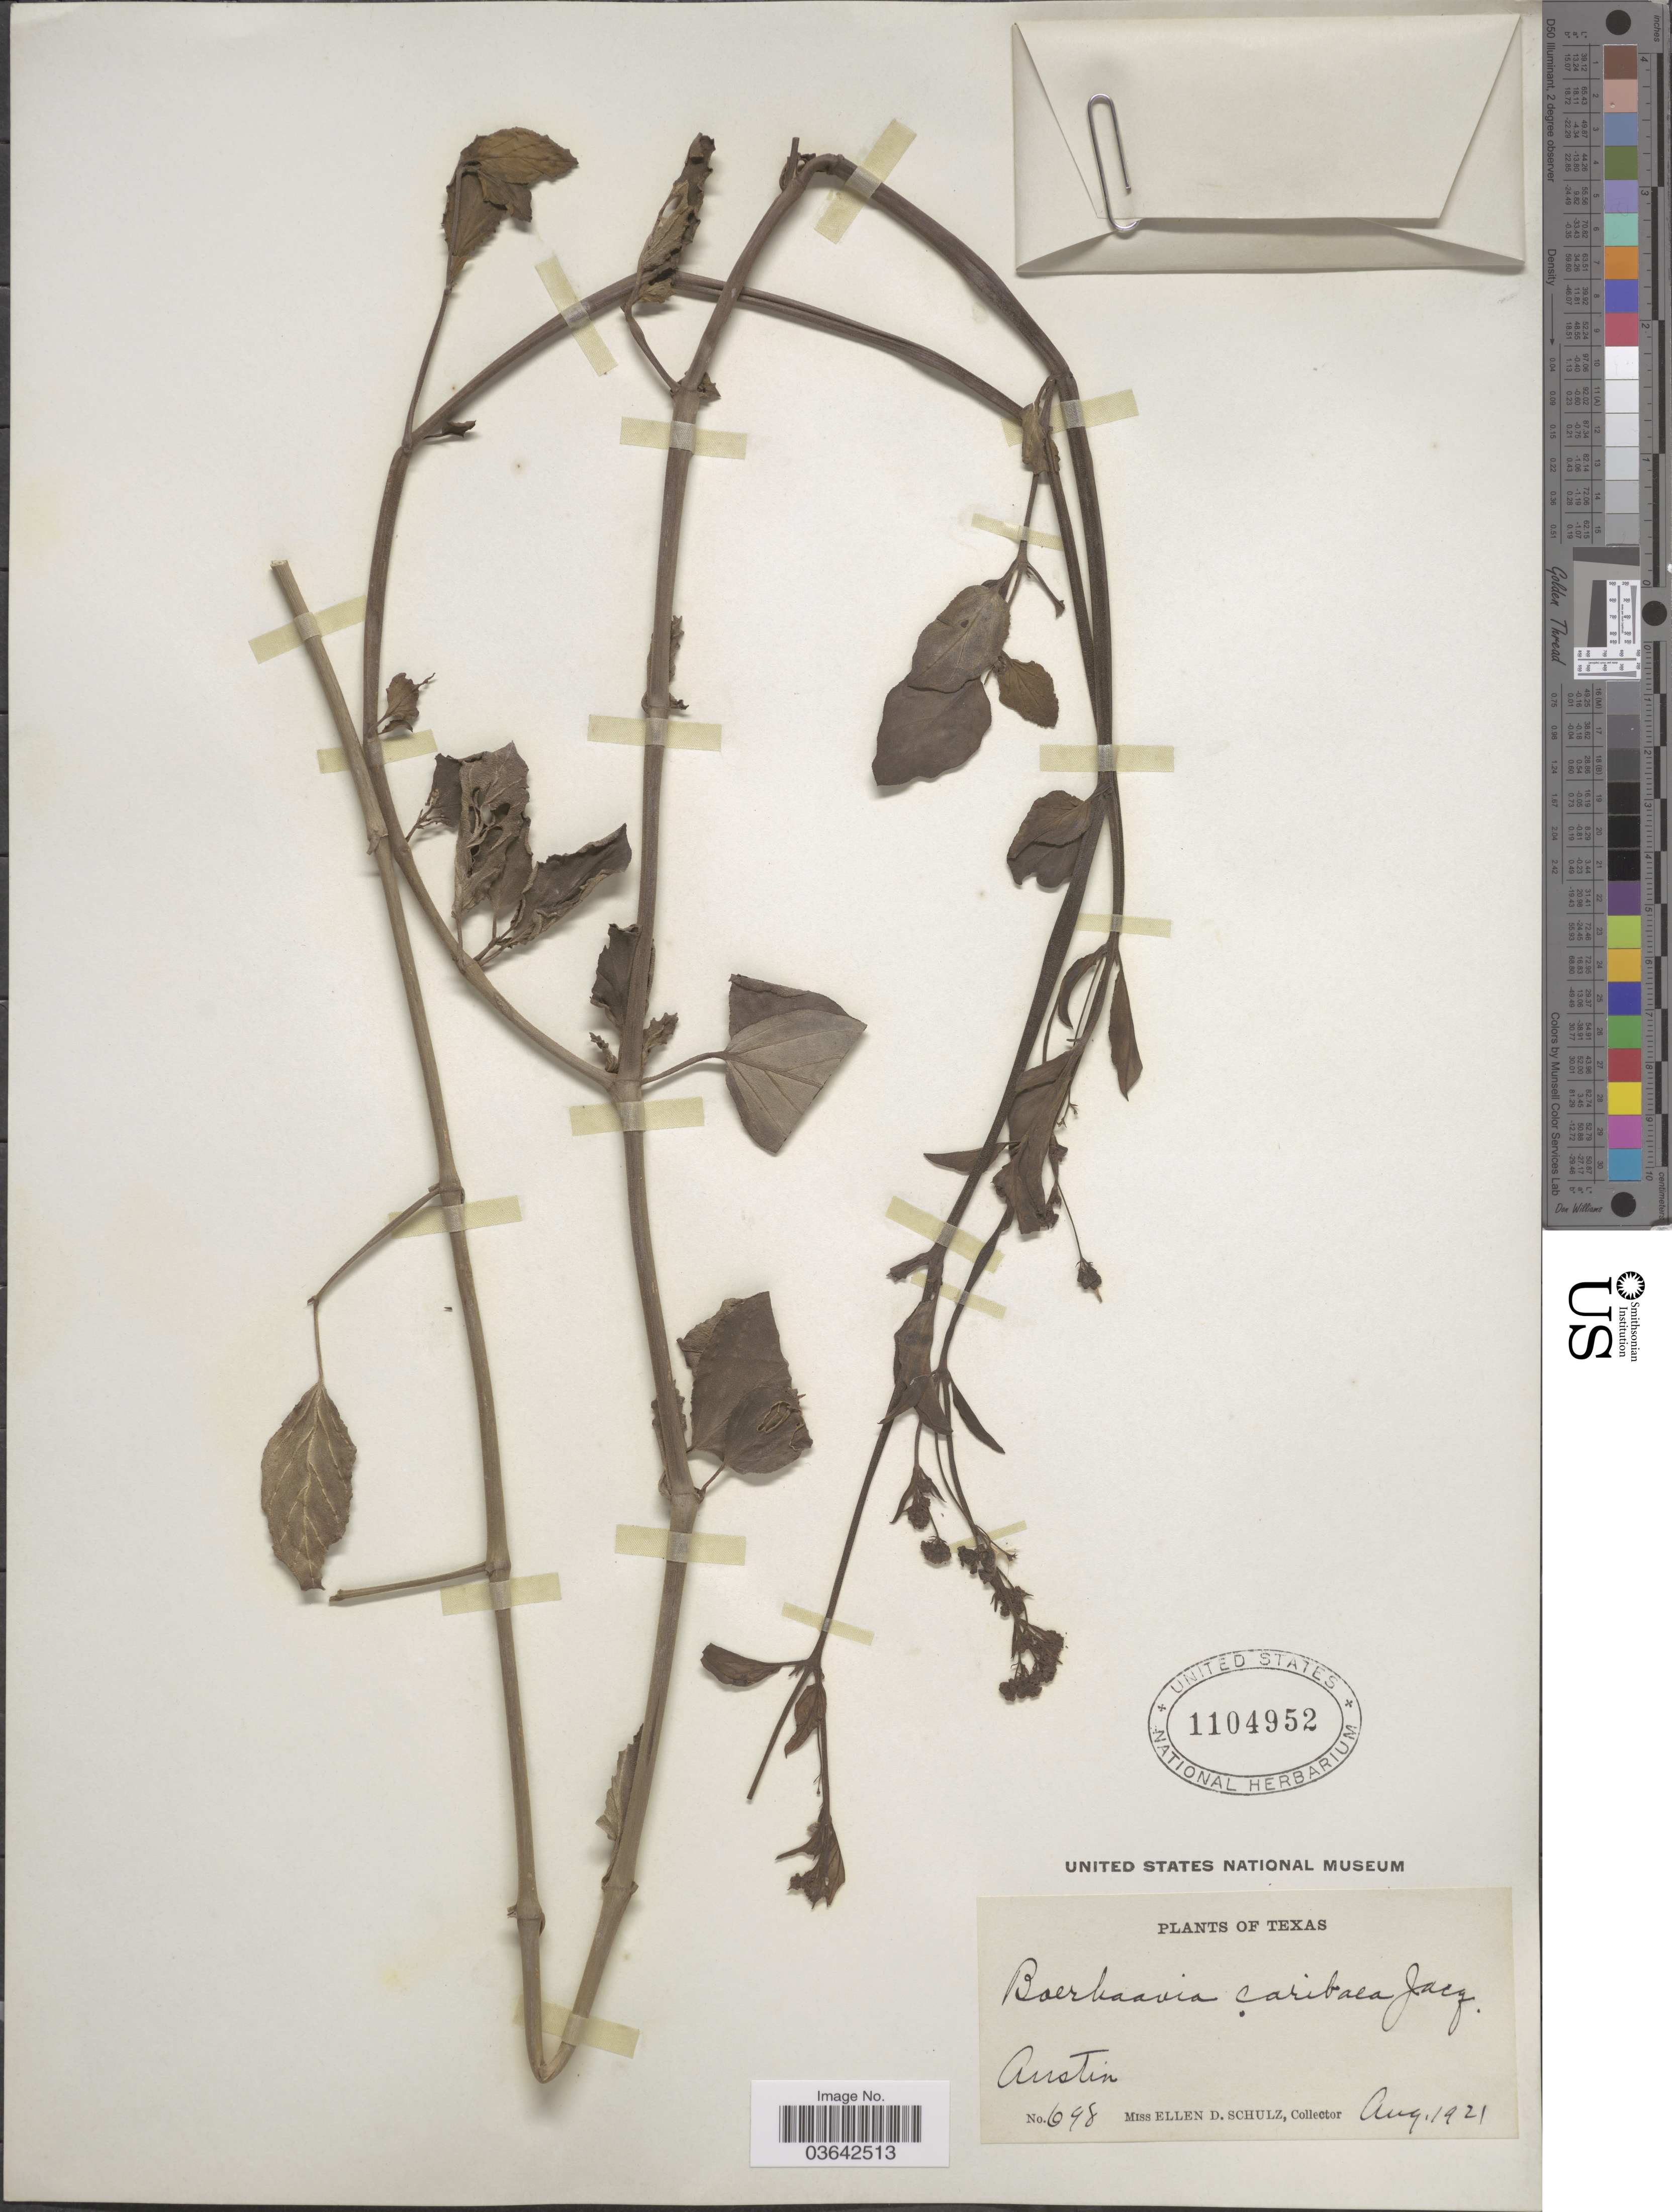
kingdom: Plantae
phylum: Tracheophyta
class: Magnoliopsida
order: Caryophyllales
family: Nyctaginaceae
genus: Boerhavia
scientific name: Boerhavia coccinea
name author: Mill.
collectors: E. D. Schulz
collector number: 698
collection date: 1921-08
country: United States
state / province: Texas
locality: Austin.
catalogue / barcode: US 1104952